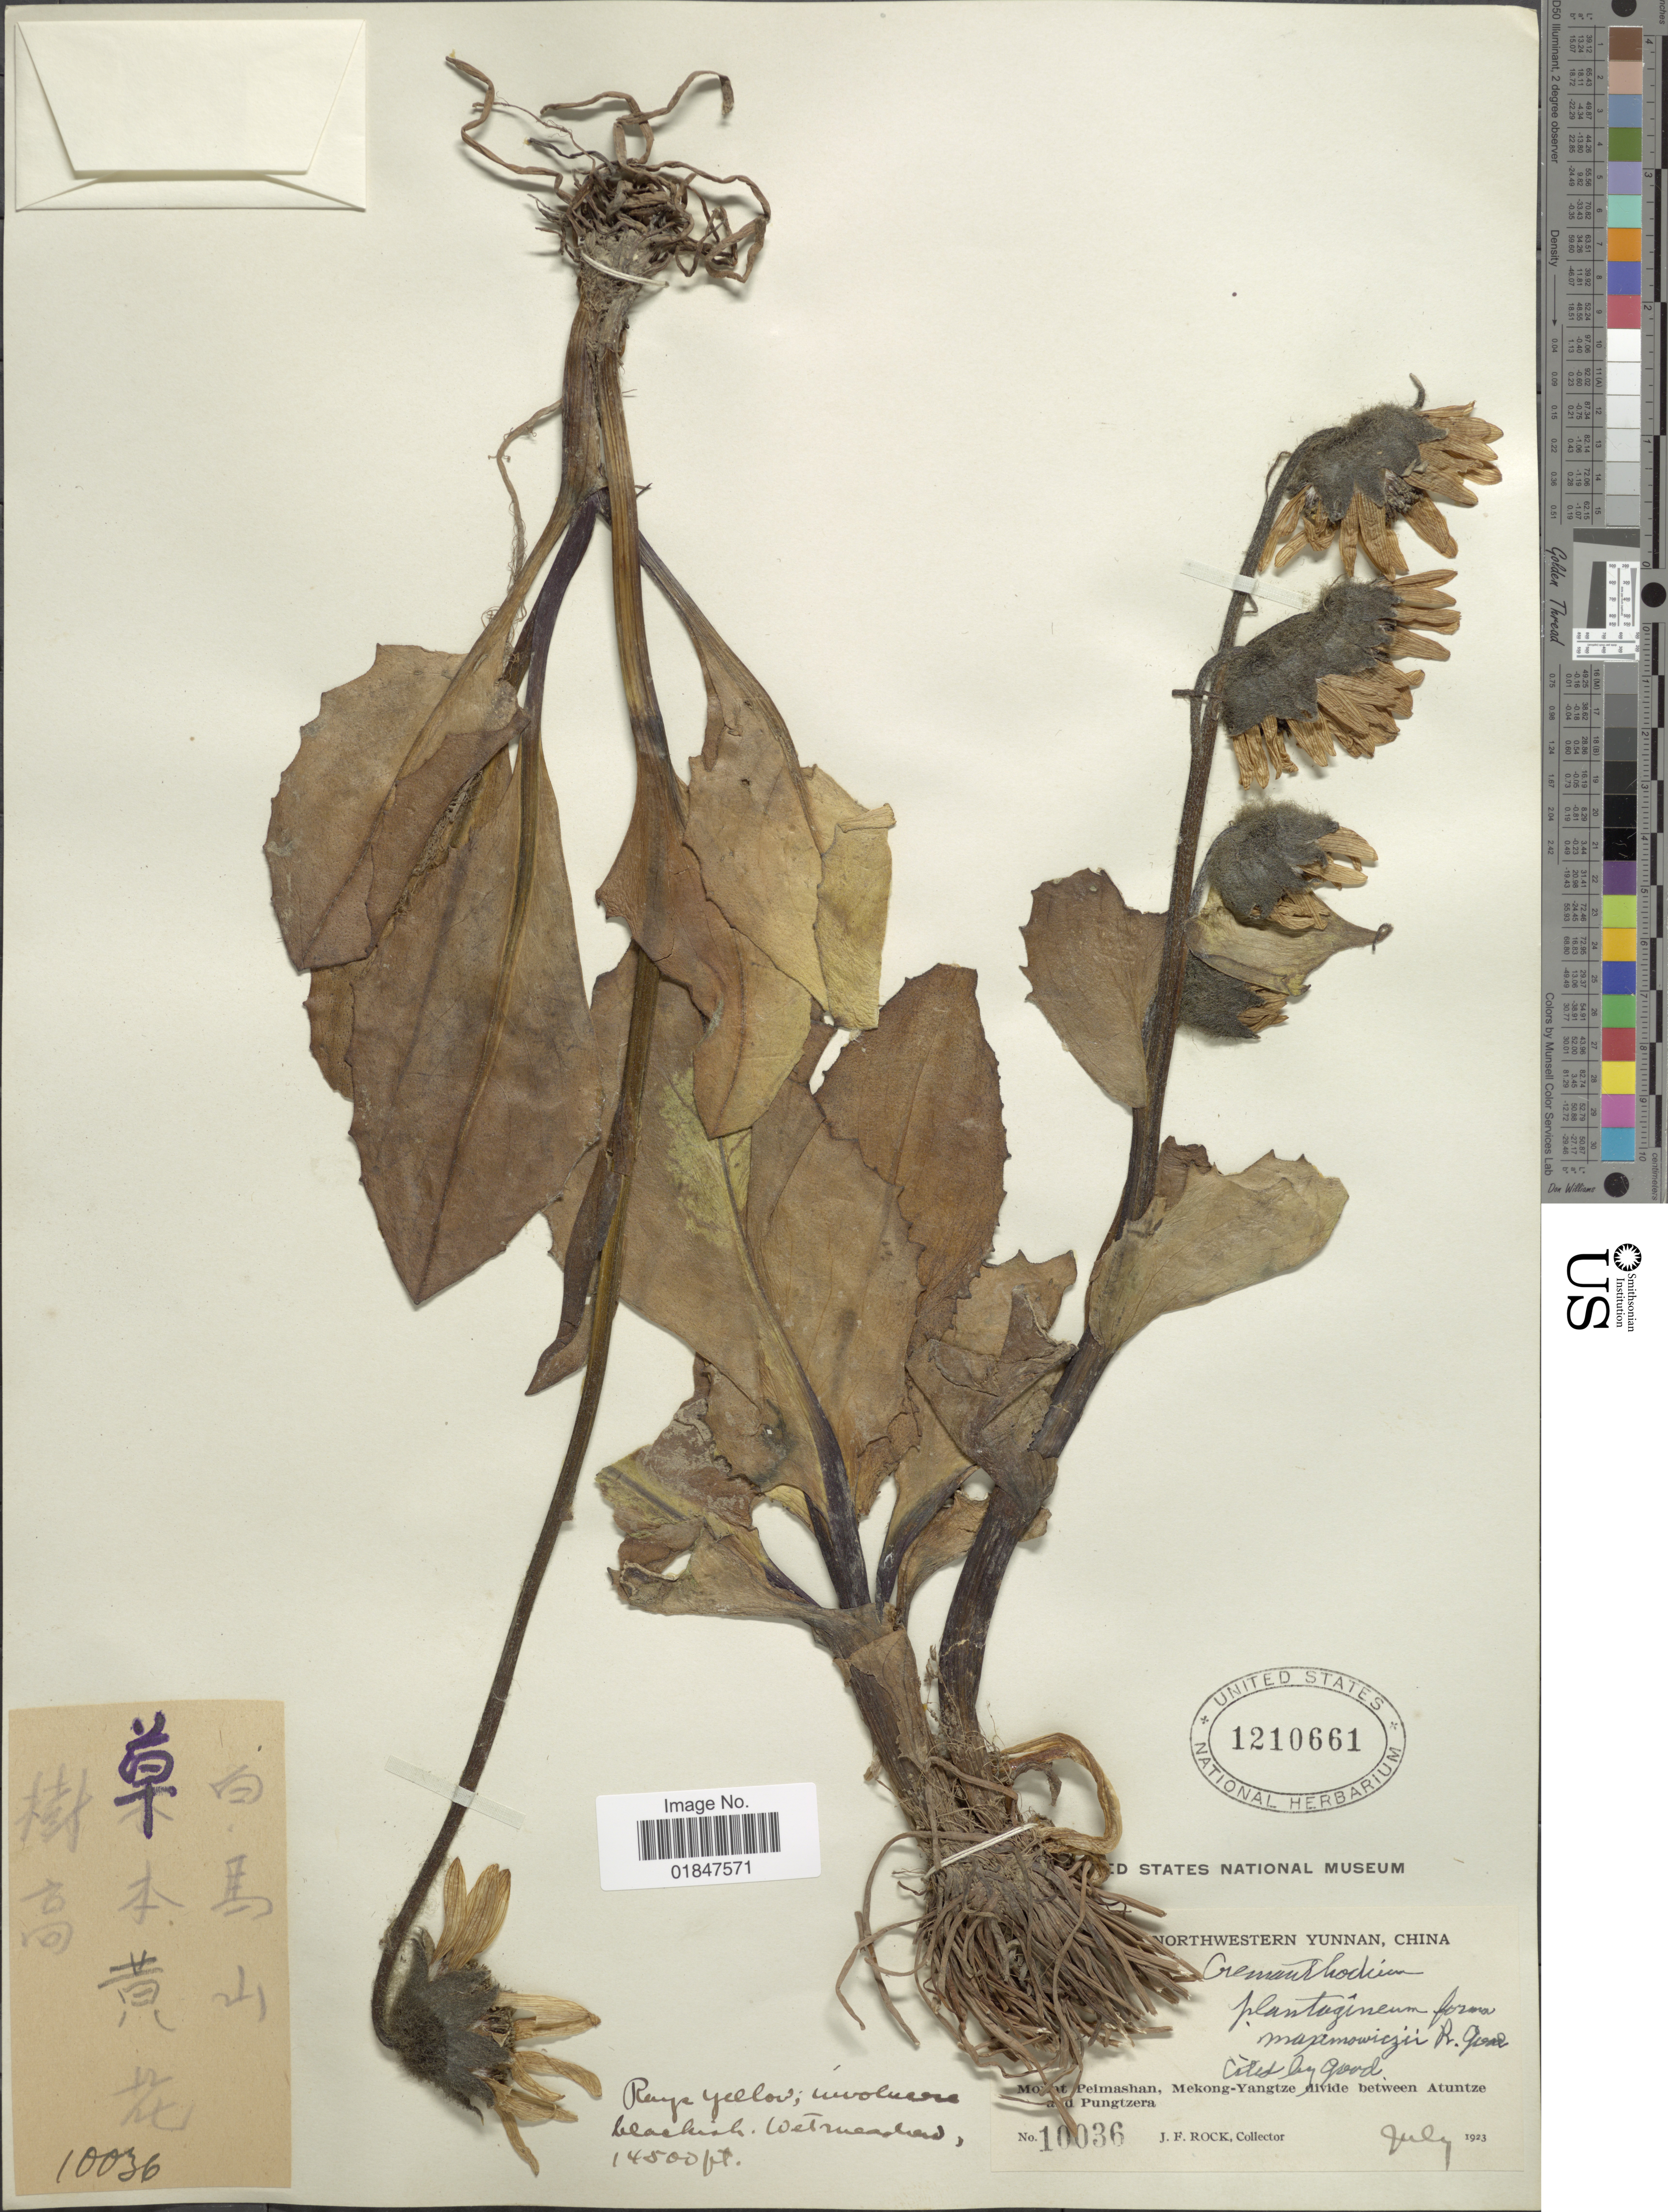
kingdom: Plantae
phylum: Tracheophyta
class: Magnoliopsida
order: Asterales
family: Asteraceae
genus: Cremanthodium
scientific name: Cremanthodium ellisii var. ellisii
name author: (Hook. f.) Kitam.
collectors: J. Rock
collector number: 10036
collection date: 1923-07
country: China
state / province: Yunnan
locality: Northwestern Yunnan, Mount Peimashan, Mekong-Yangtze divide between Atuntze and Pungtzera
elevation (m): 4420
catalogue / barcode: US 1210661